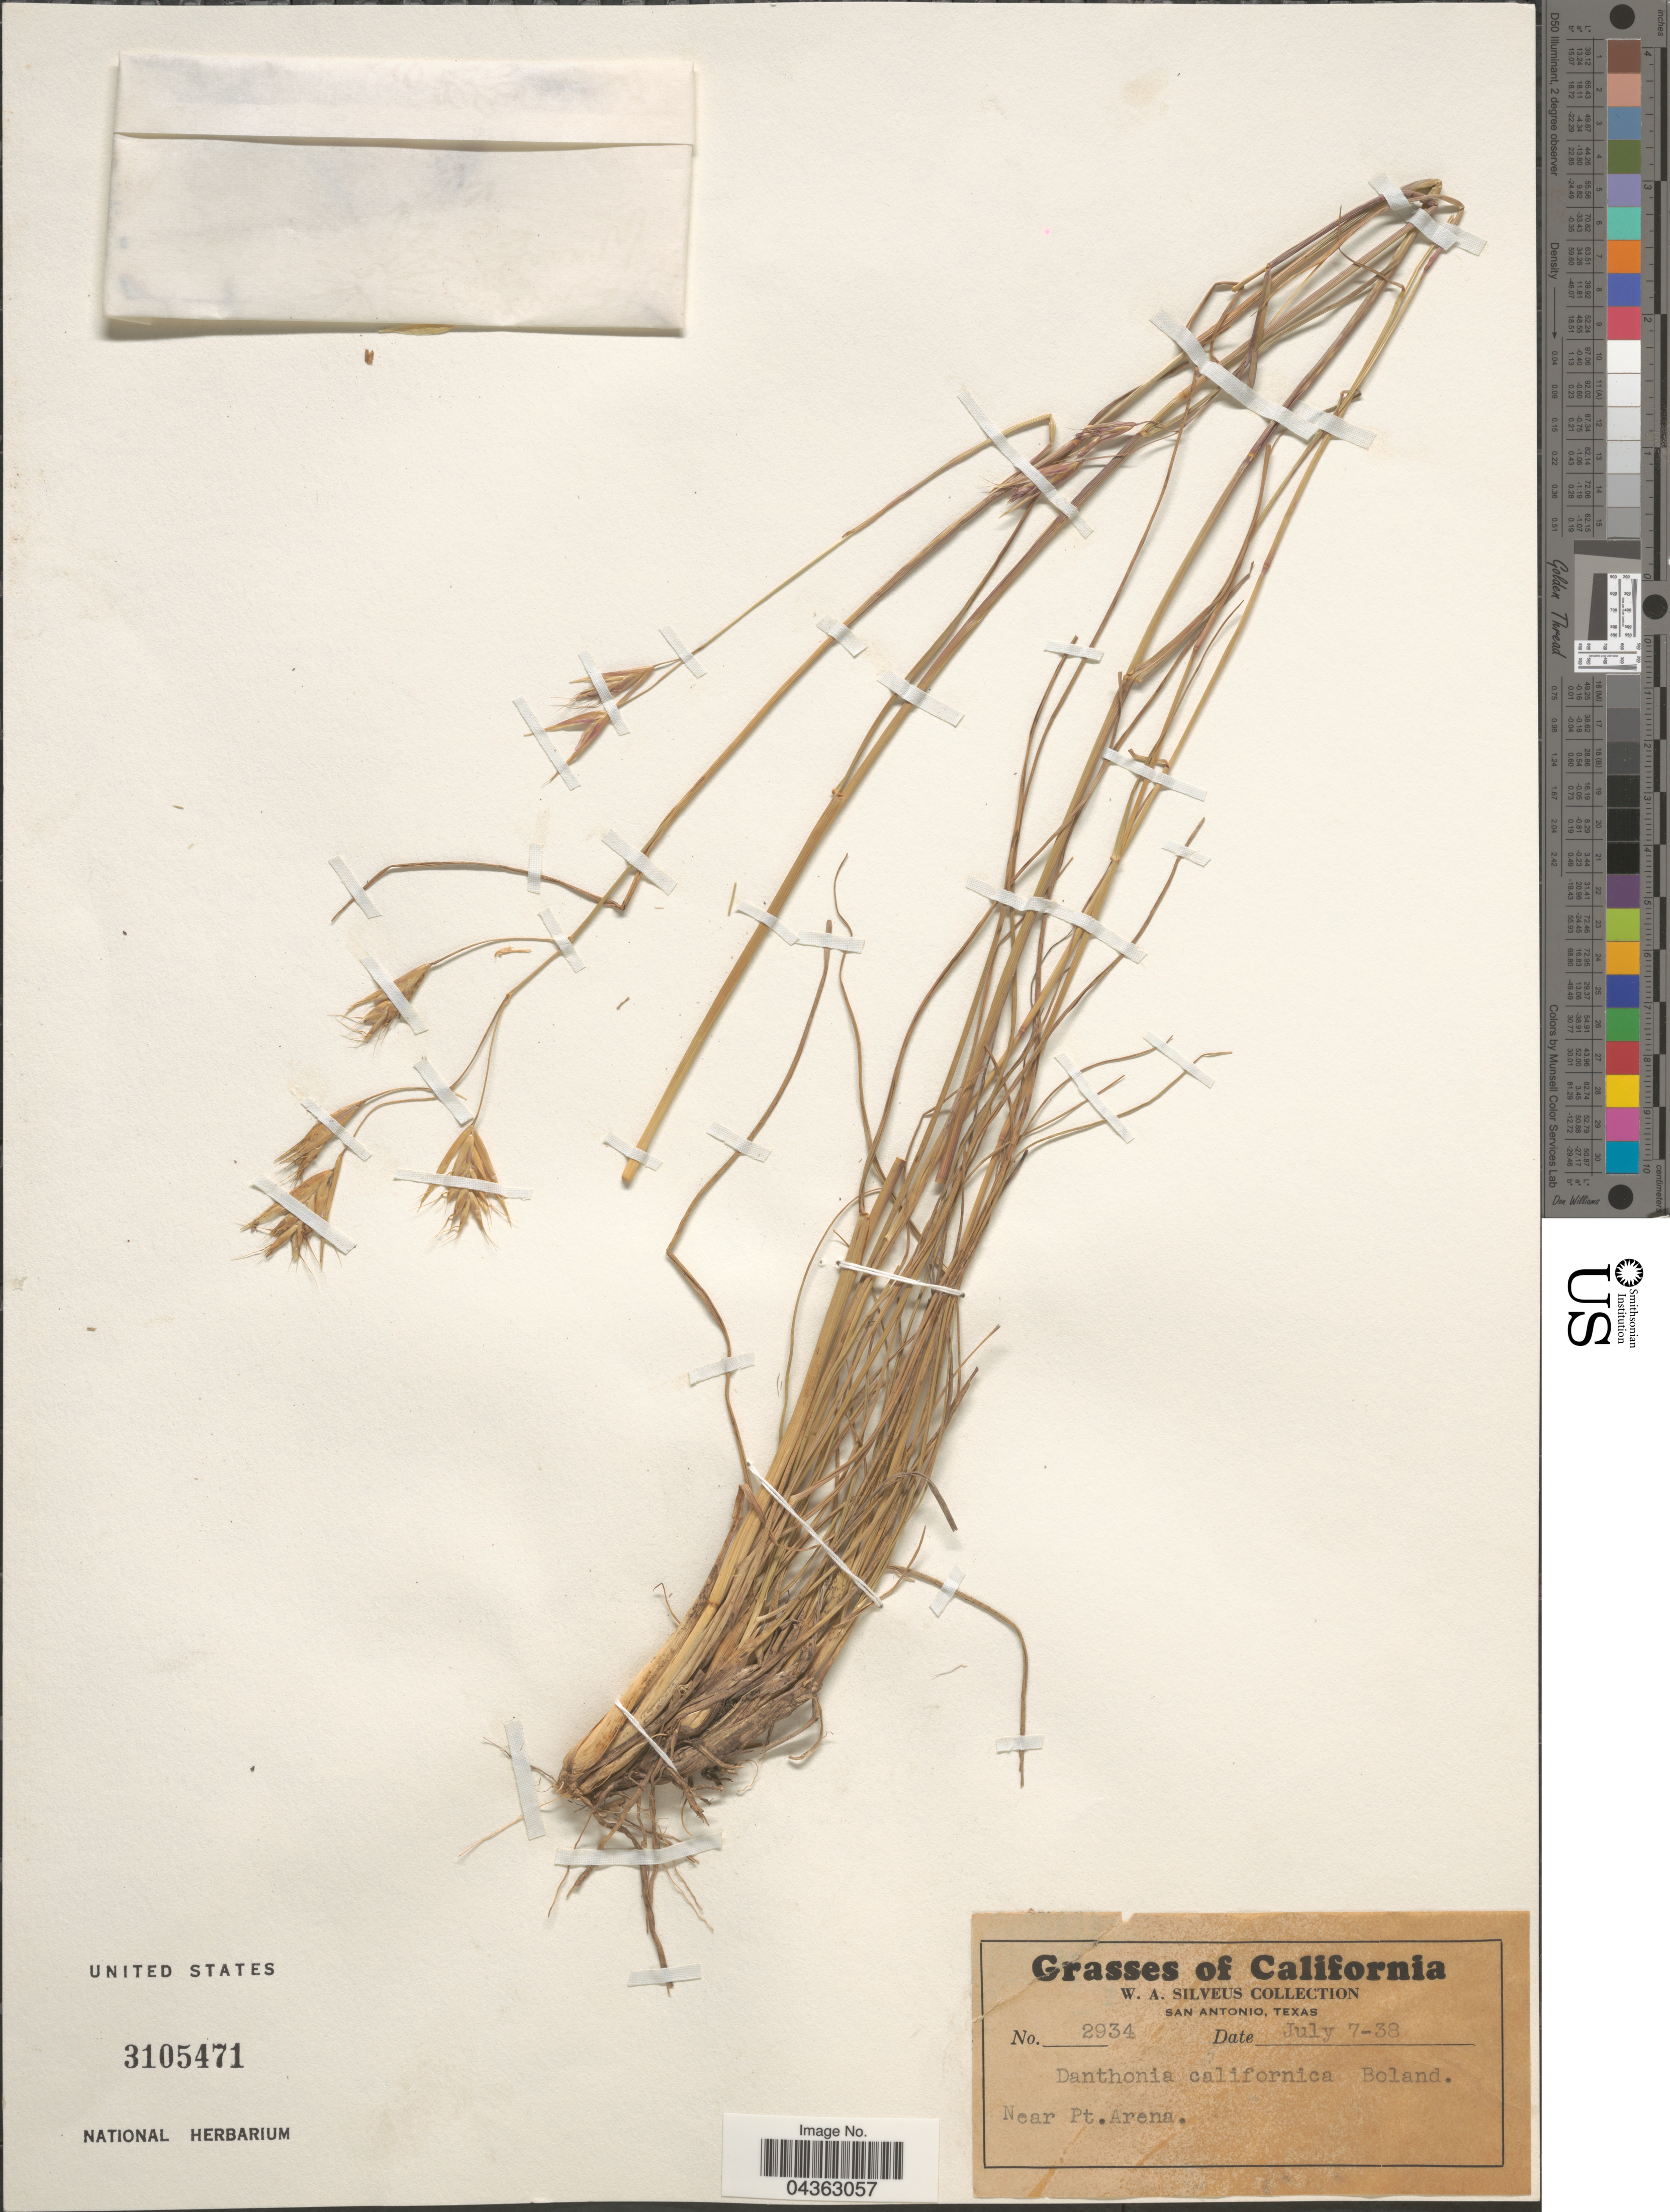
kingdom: Plantae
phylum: Tracheophyta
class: Liliopsida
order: Poales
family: Poaceae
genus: Danthonia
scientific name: Danthonia californica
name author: Bol.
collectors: W. Silveus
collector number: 2934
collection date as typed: Transcribed d/m/y: 7/7/38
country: United States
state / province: California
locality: Near Pt. Arena.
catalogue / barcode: US 3105471